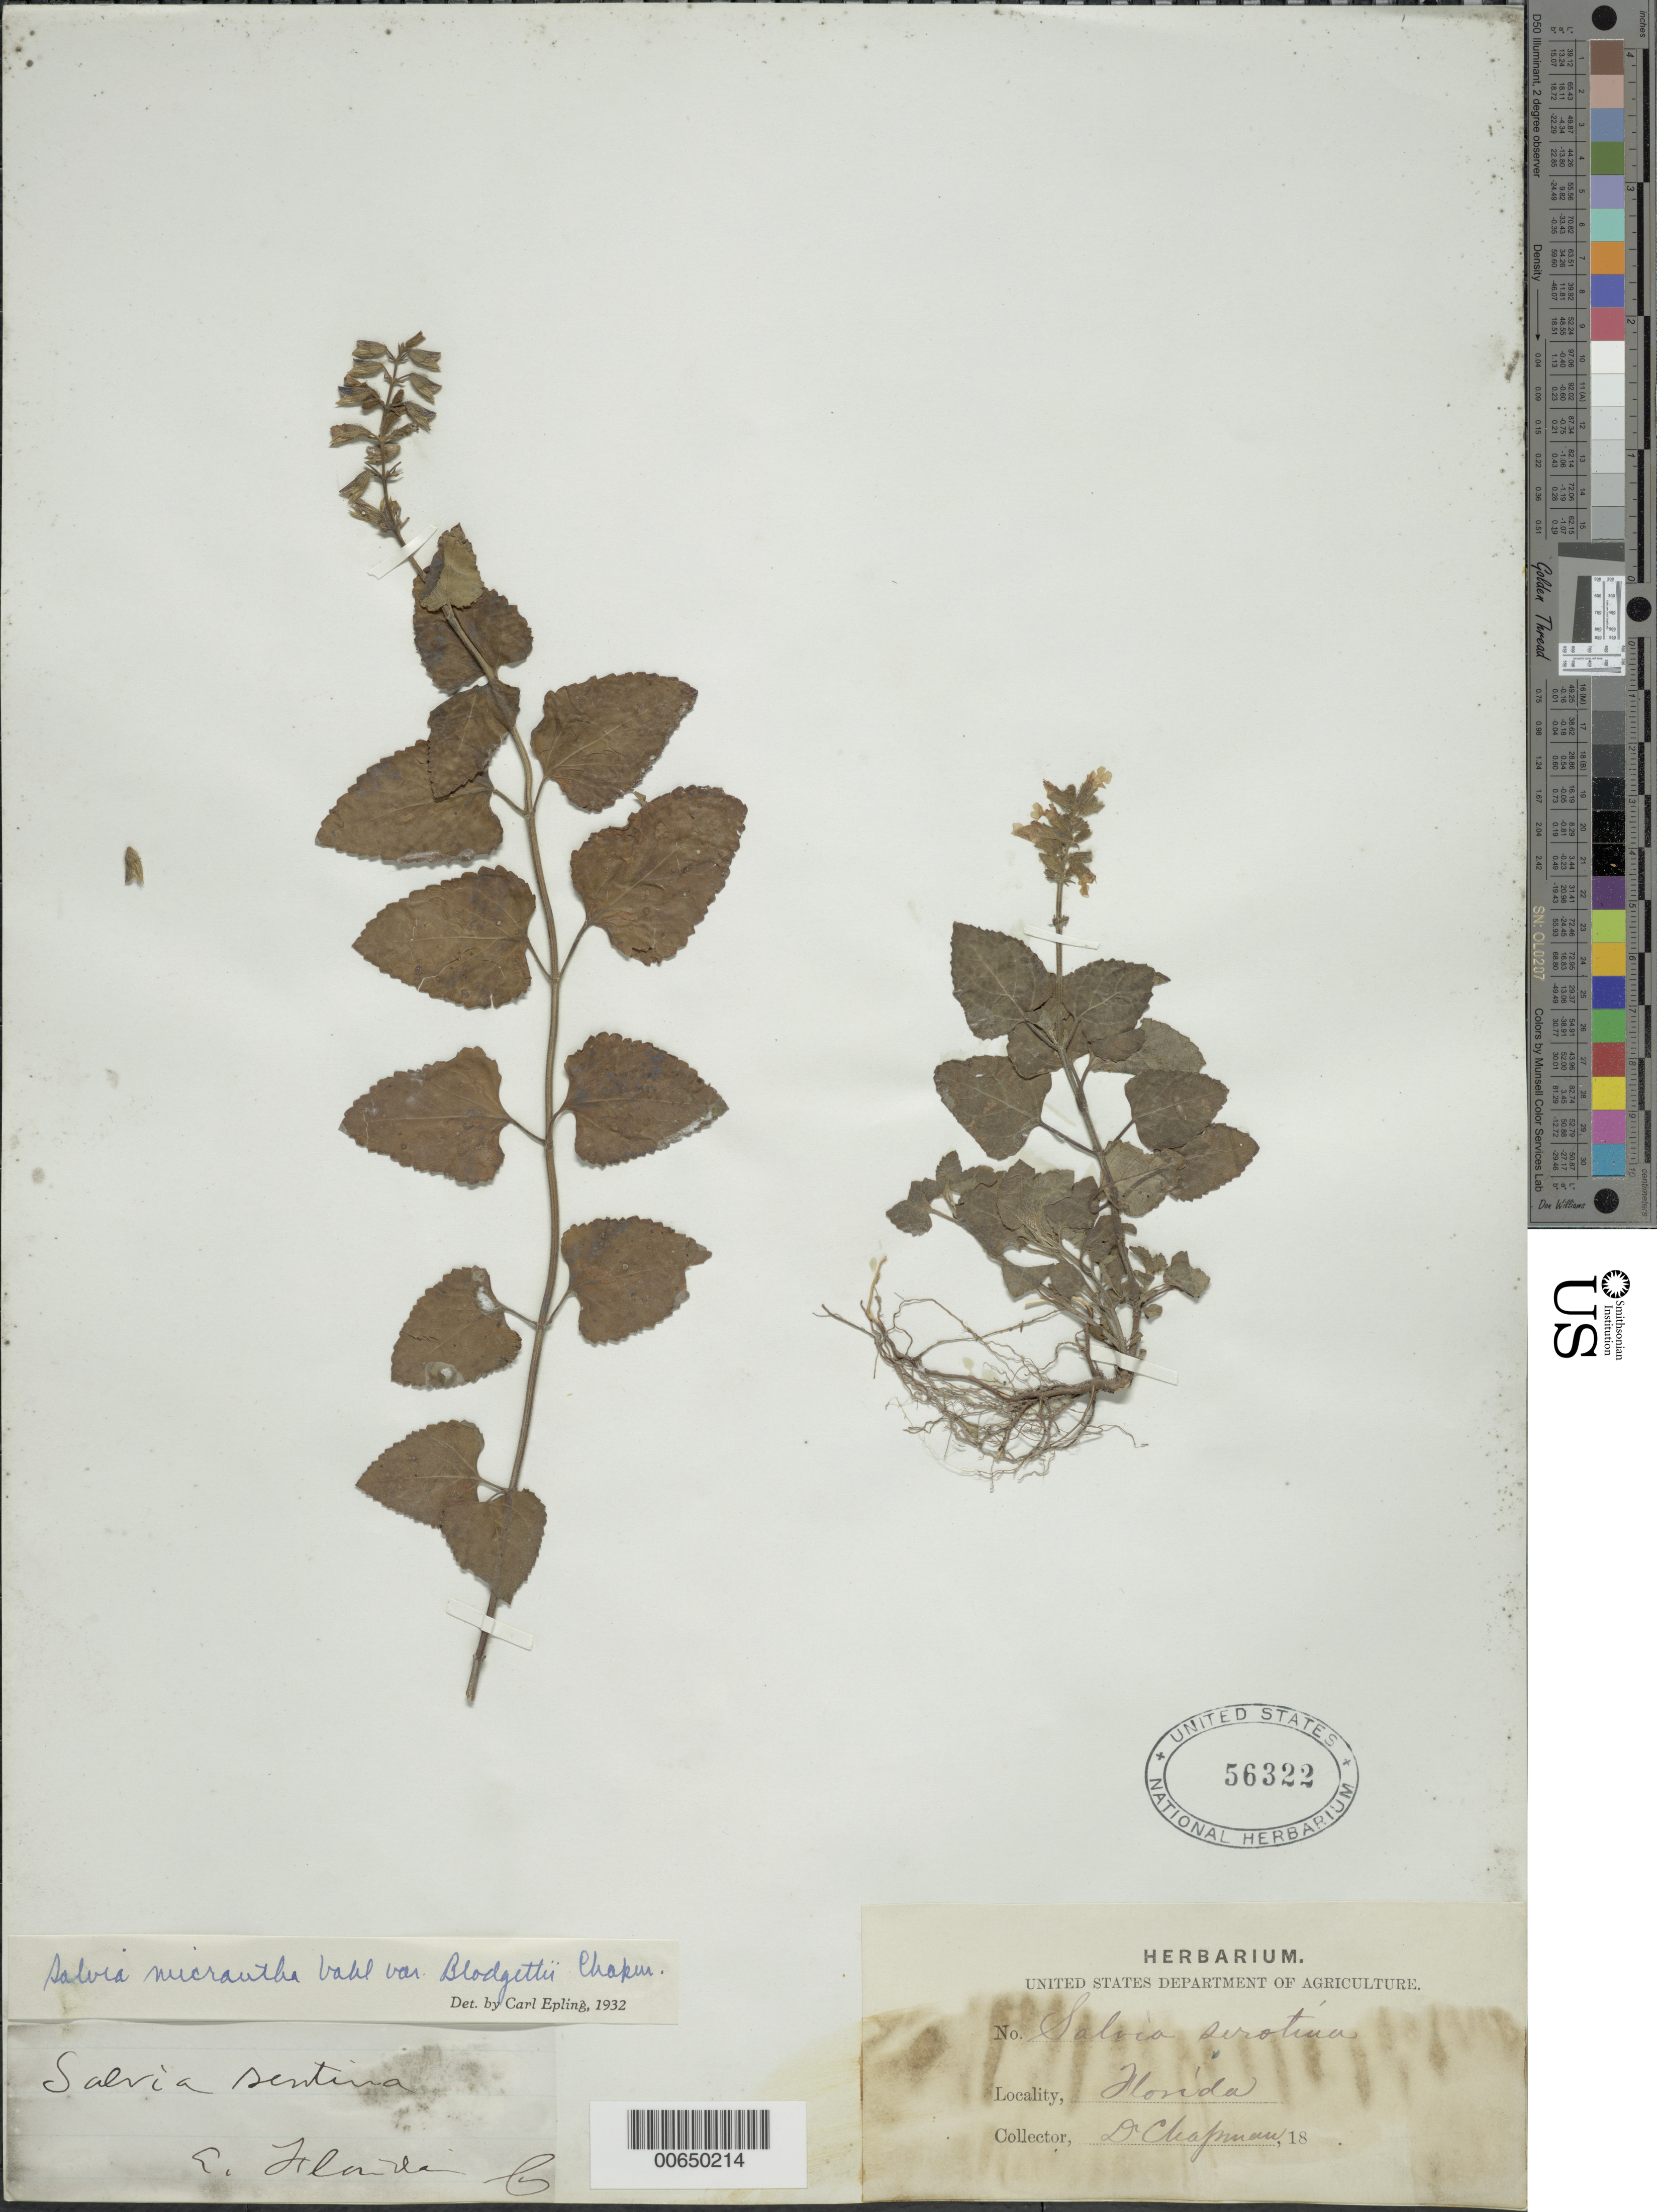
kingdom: Plantae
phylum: Tracheophyta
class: Magnoliopsida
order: Lamiales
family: Lamiaceae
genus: Salvia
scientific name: Salvia micrantha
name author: Vahl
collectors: A. W. Chapman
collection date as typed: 18--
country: United States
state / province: Florida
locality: E. FL.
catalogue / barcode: US 56322